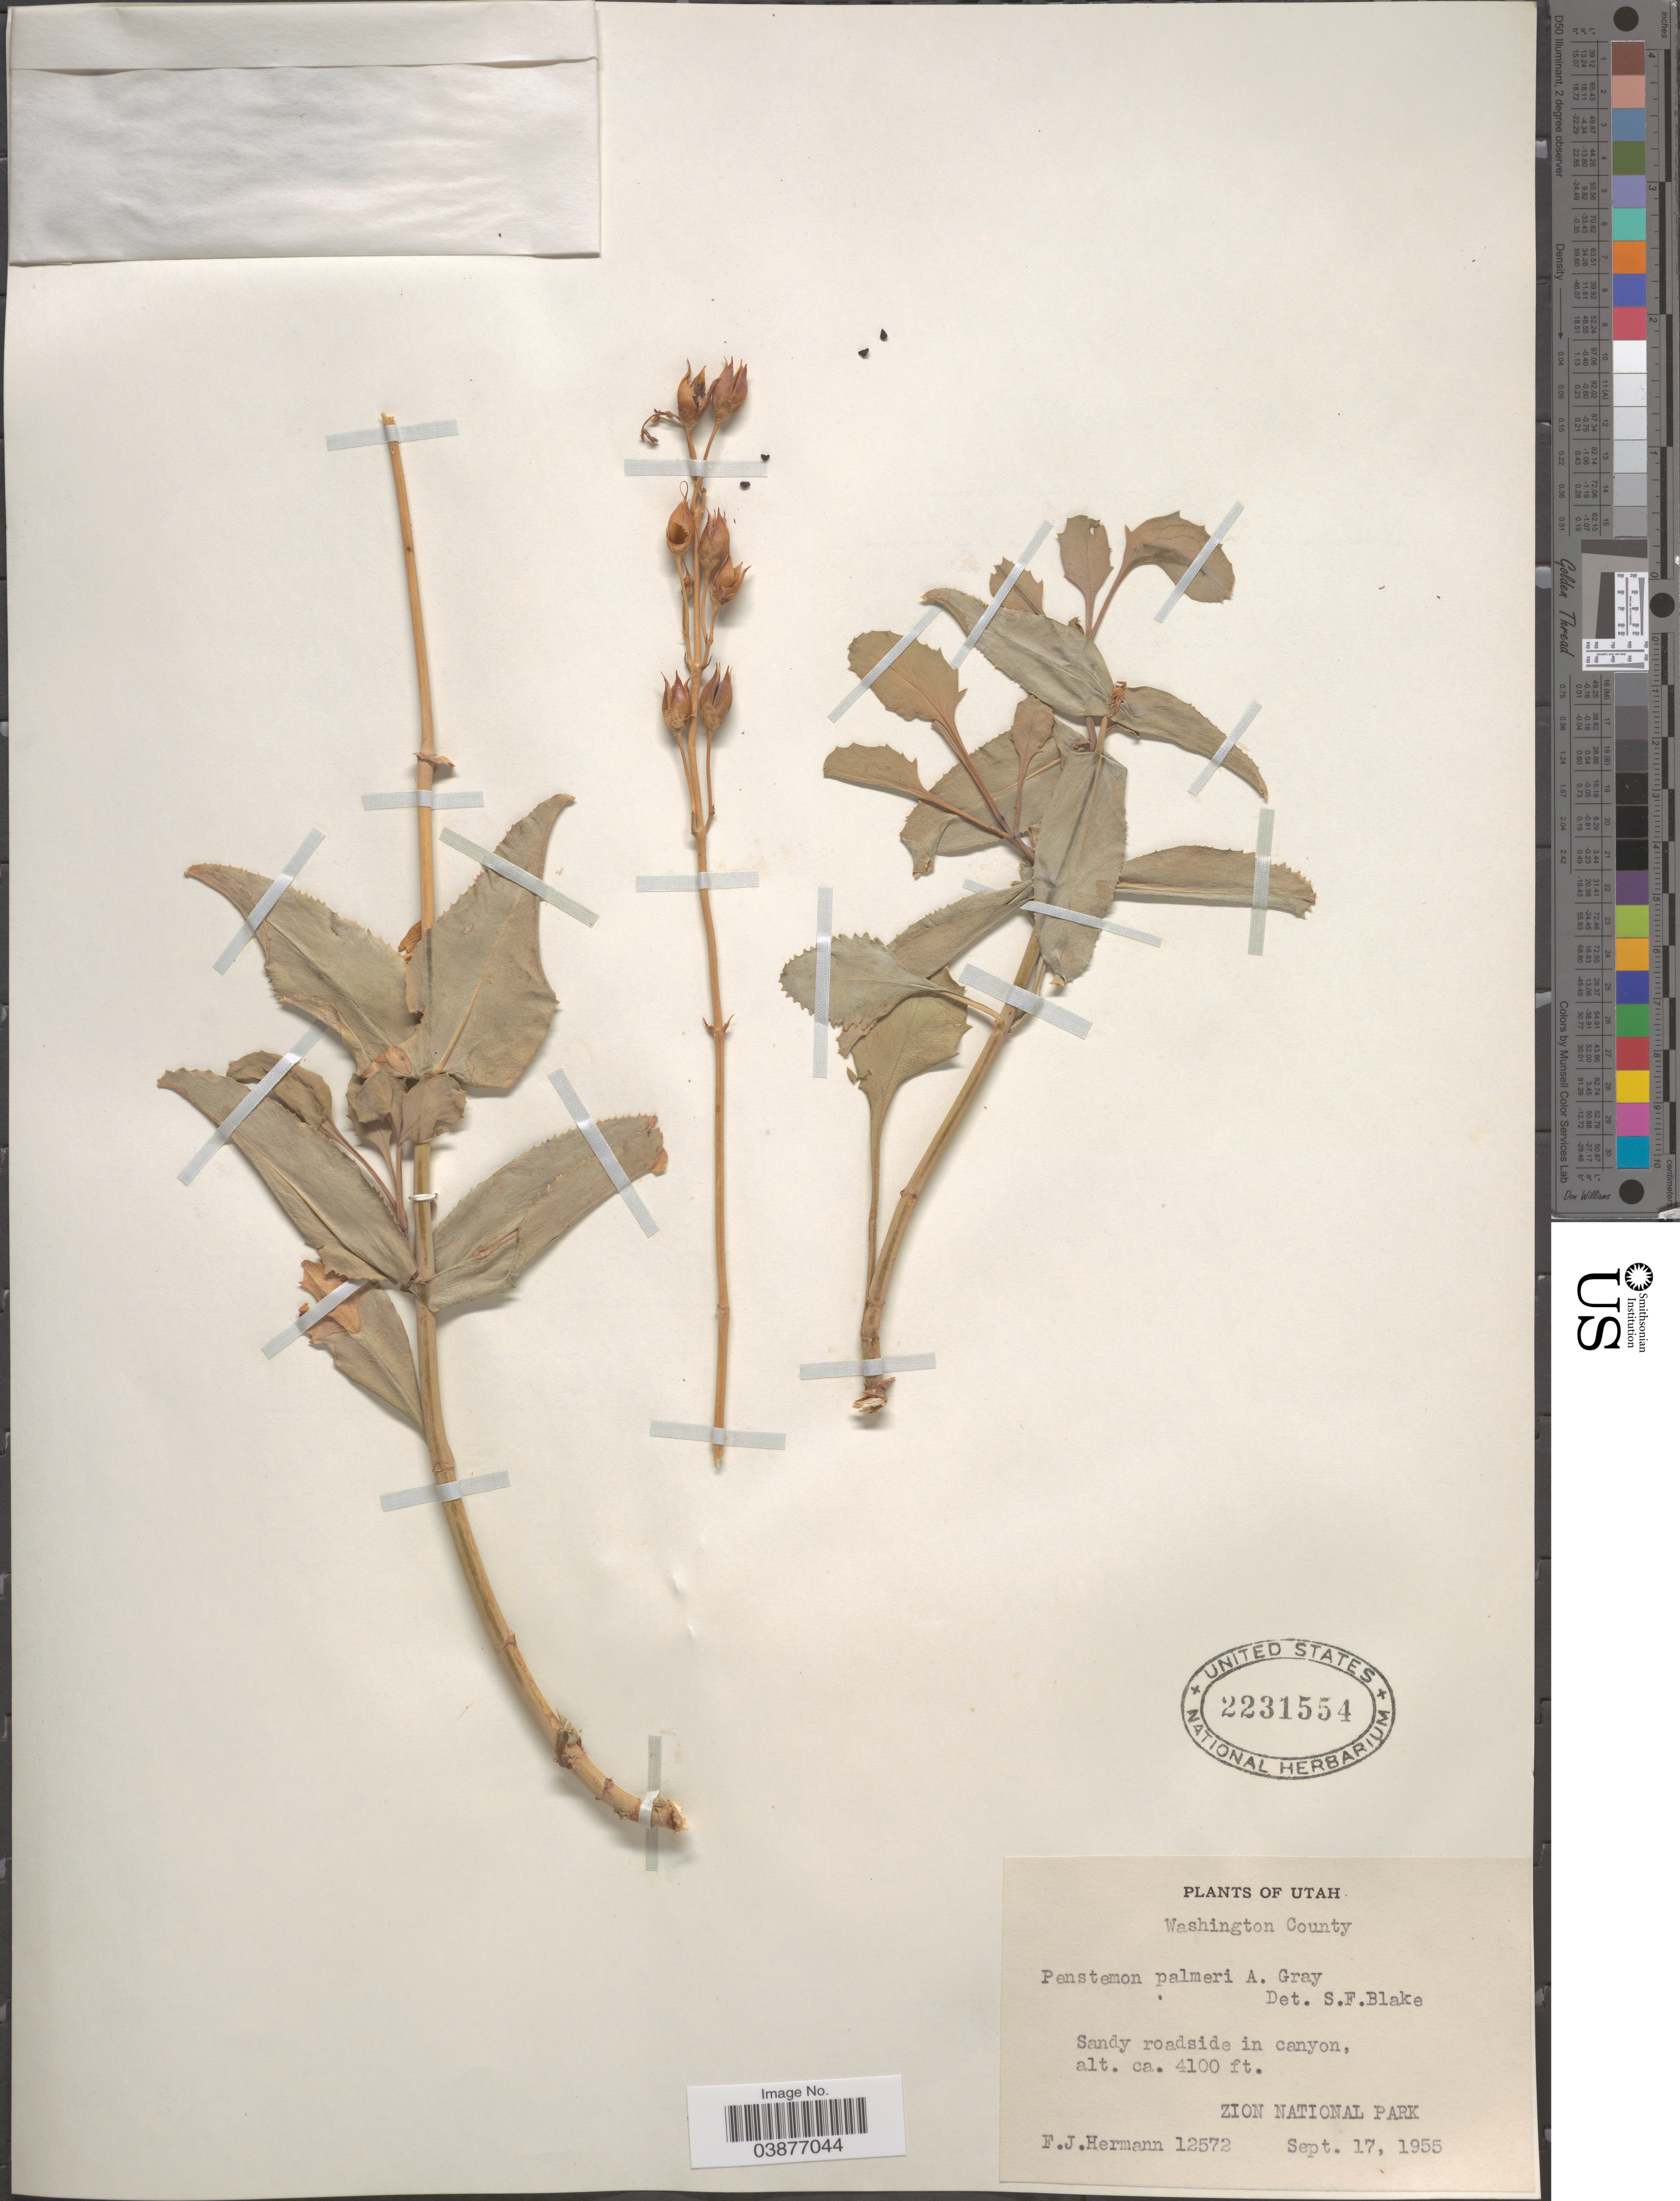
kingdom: Plantae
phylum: Tracheophyta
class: Magnoliopsida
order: Lamiales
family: Plantaginaceae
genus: Penstemon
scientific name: Penstemon palmeri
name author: A. Gray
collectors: F. J. Hermann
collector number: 12572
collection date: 1955-09-17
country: United States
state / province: Utah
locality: Washington County. Sandy roadside in canyon. Zion National Park.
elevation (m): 1250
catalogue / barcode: US 2231554